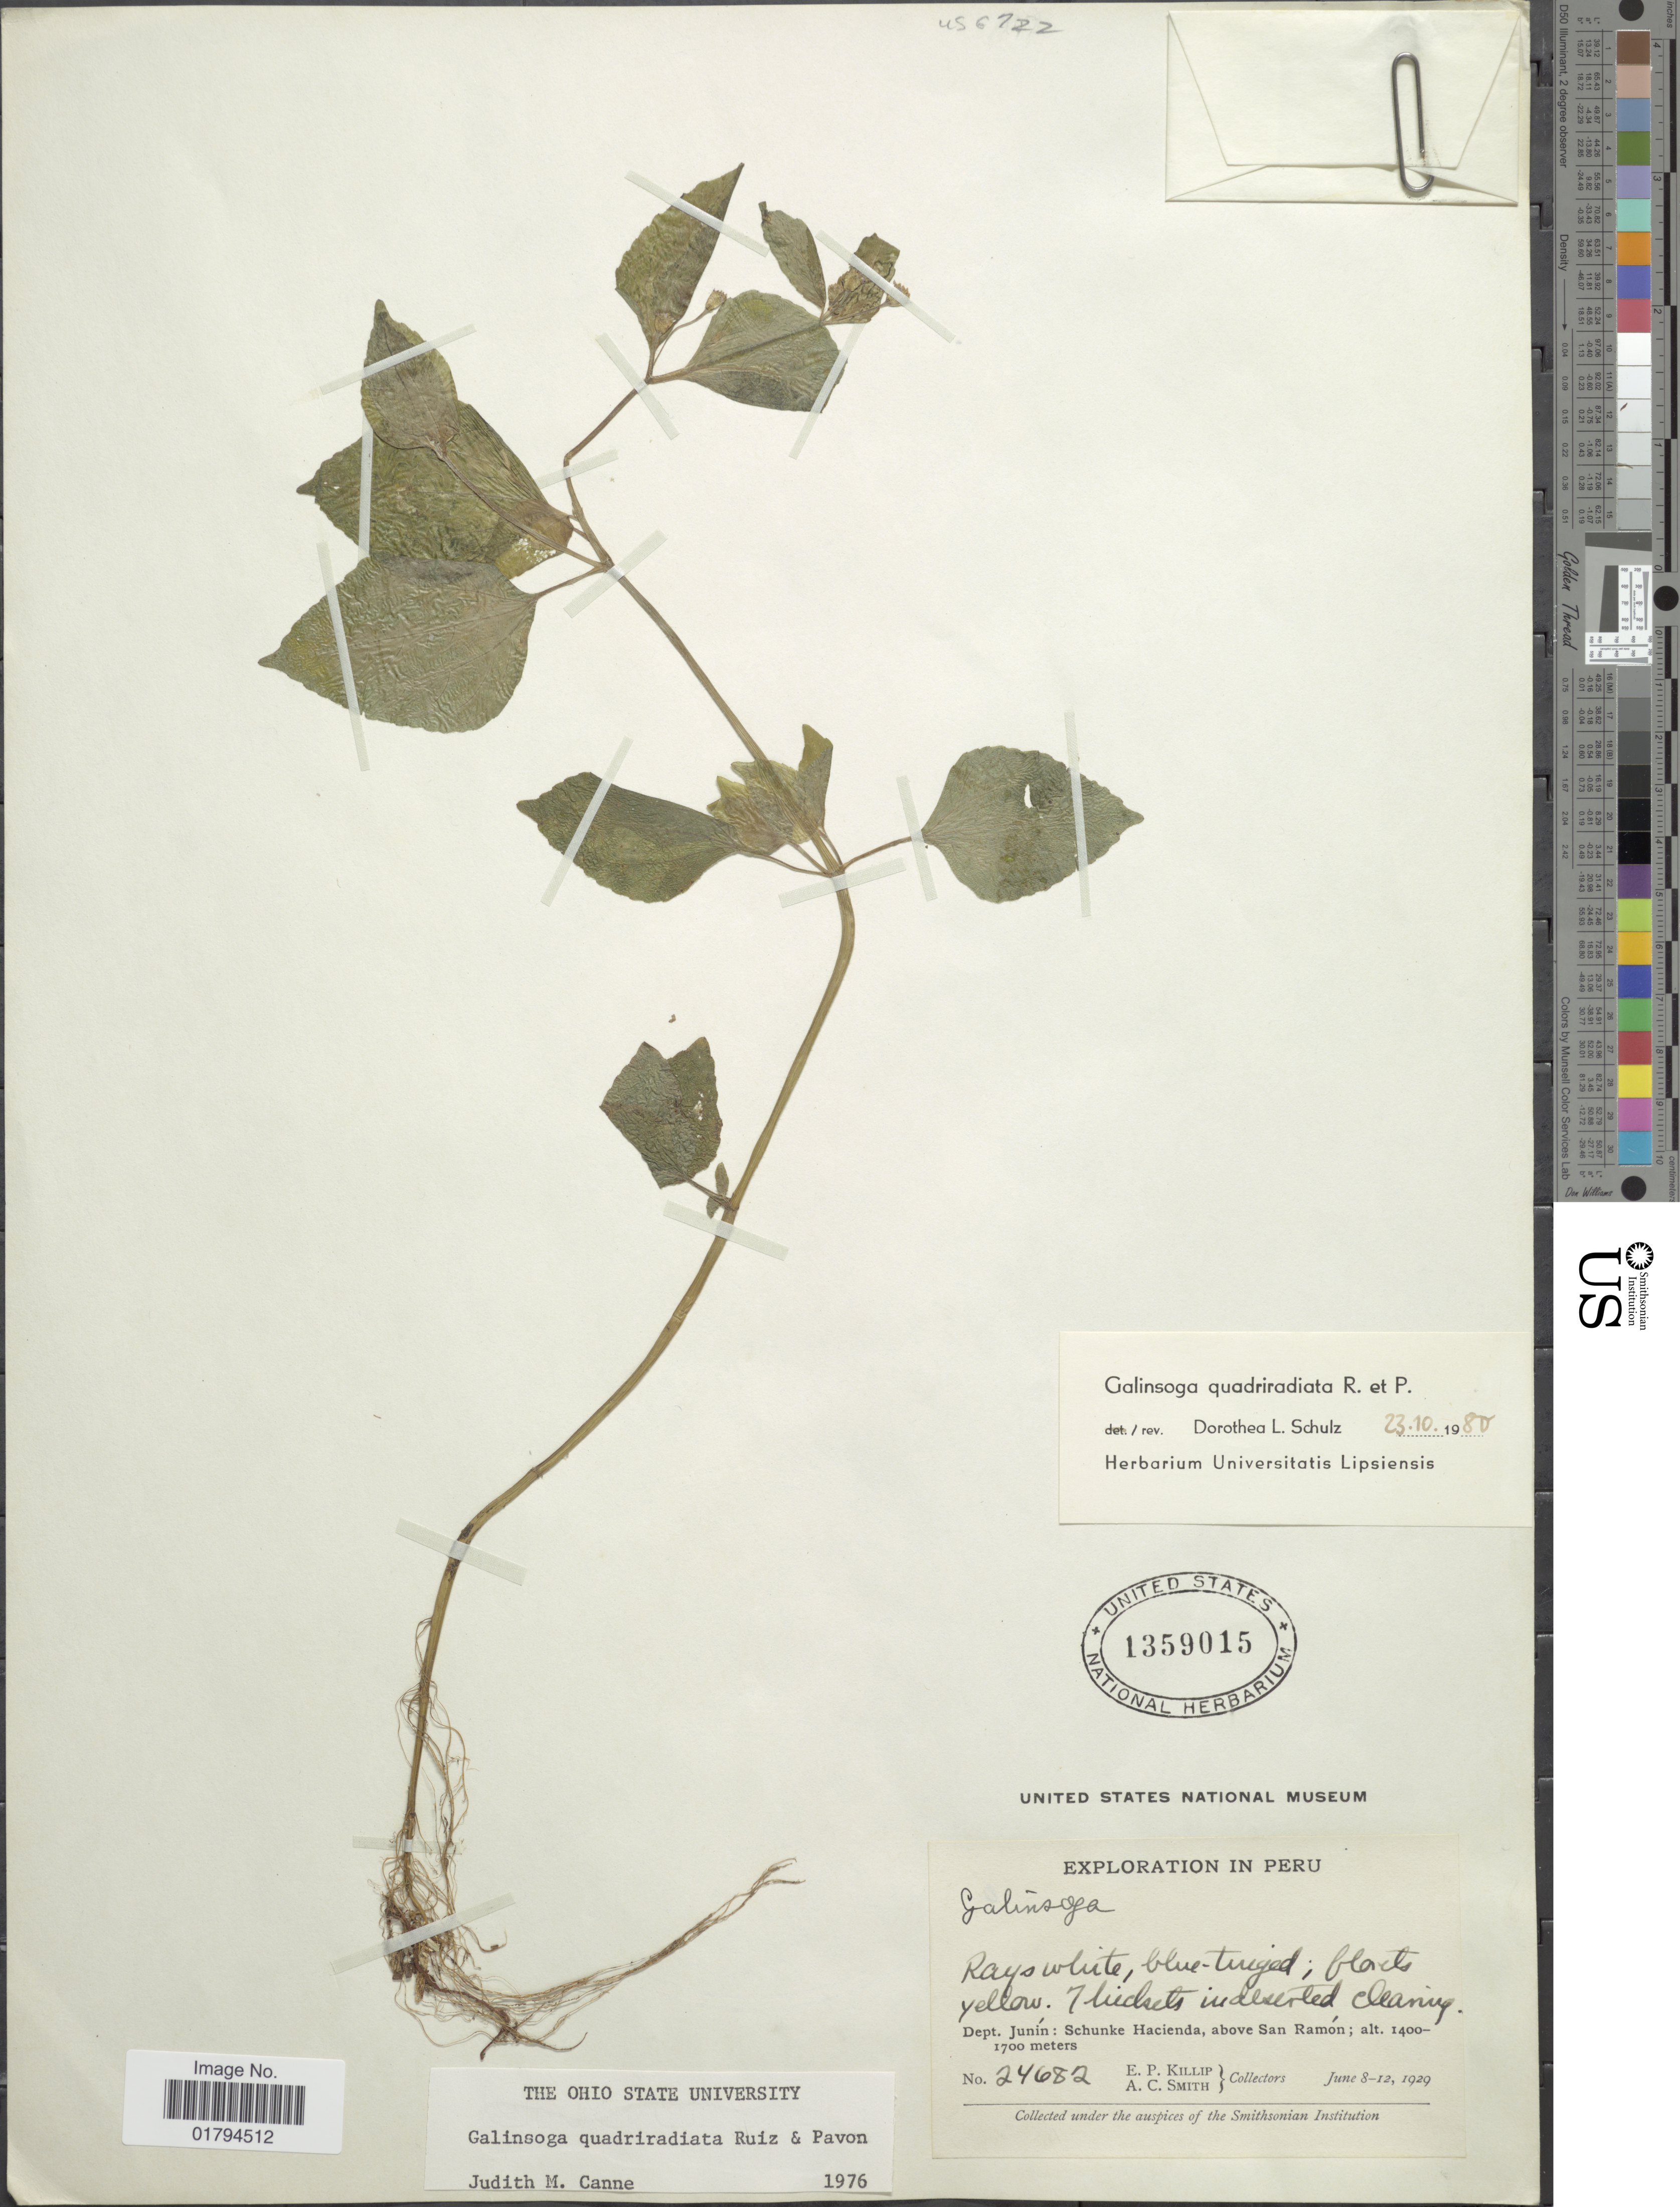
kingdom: Plantae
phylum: Tracheophyta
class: Magnoliopsida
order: Asterales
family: Asteraceae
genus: Galinsoga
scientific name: Galinsoga quadriradiata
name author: Ruiz & Pav.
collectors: E. P. Killip & A. C. Smith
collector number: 24682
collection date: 1929-06-08/1929-06-12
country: Peru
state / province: Junín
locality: Schunck Hacienda, above San Ramon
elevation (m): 1400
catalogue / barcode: US 1359015